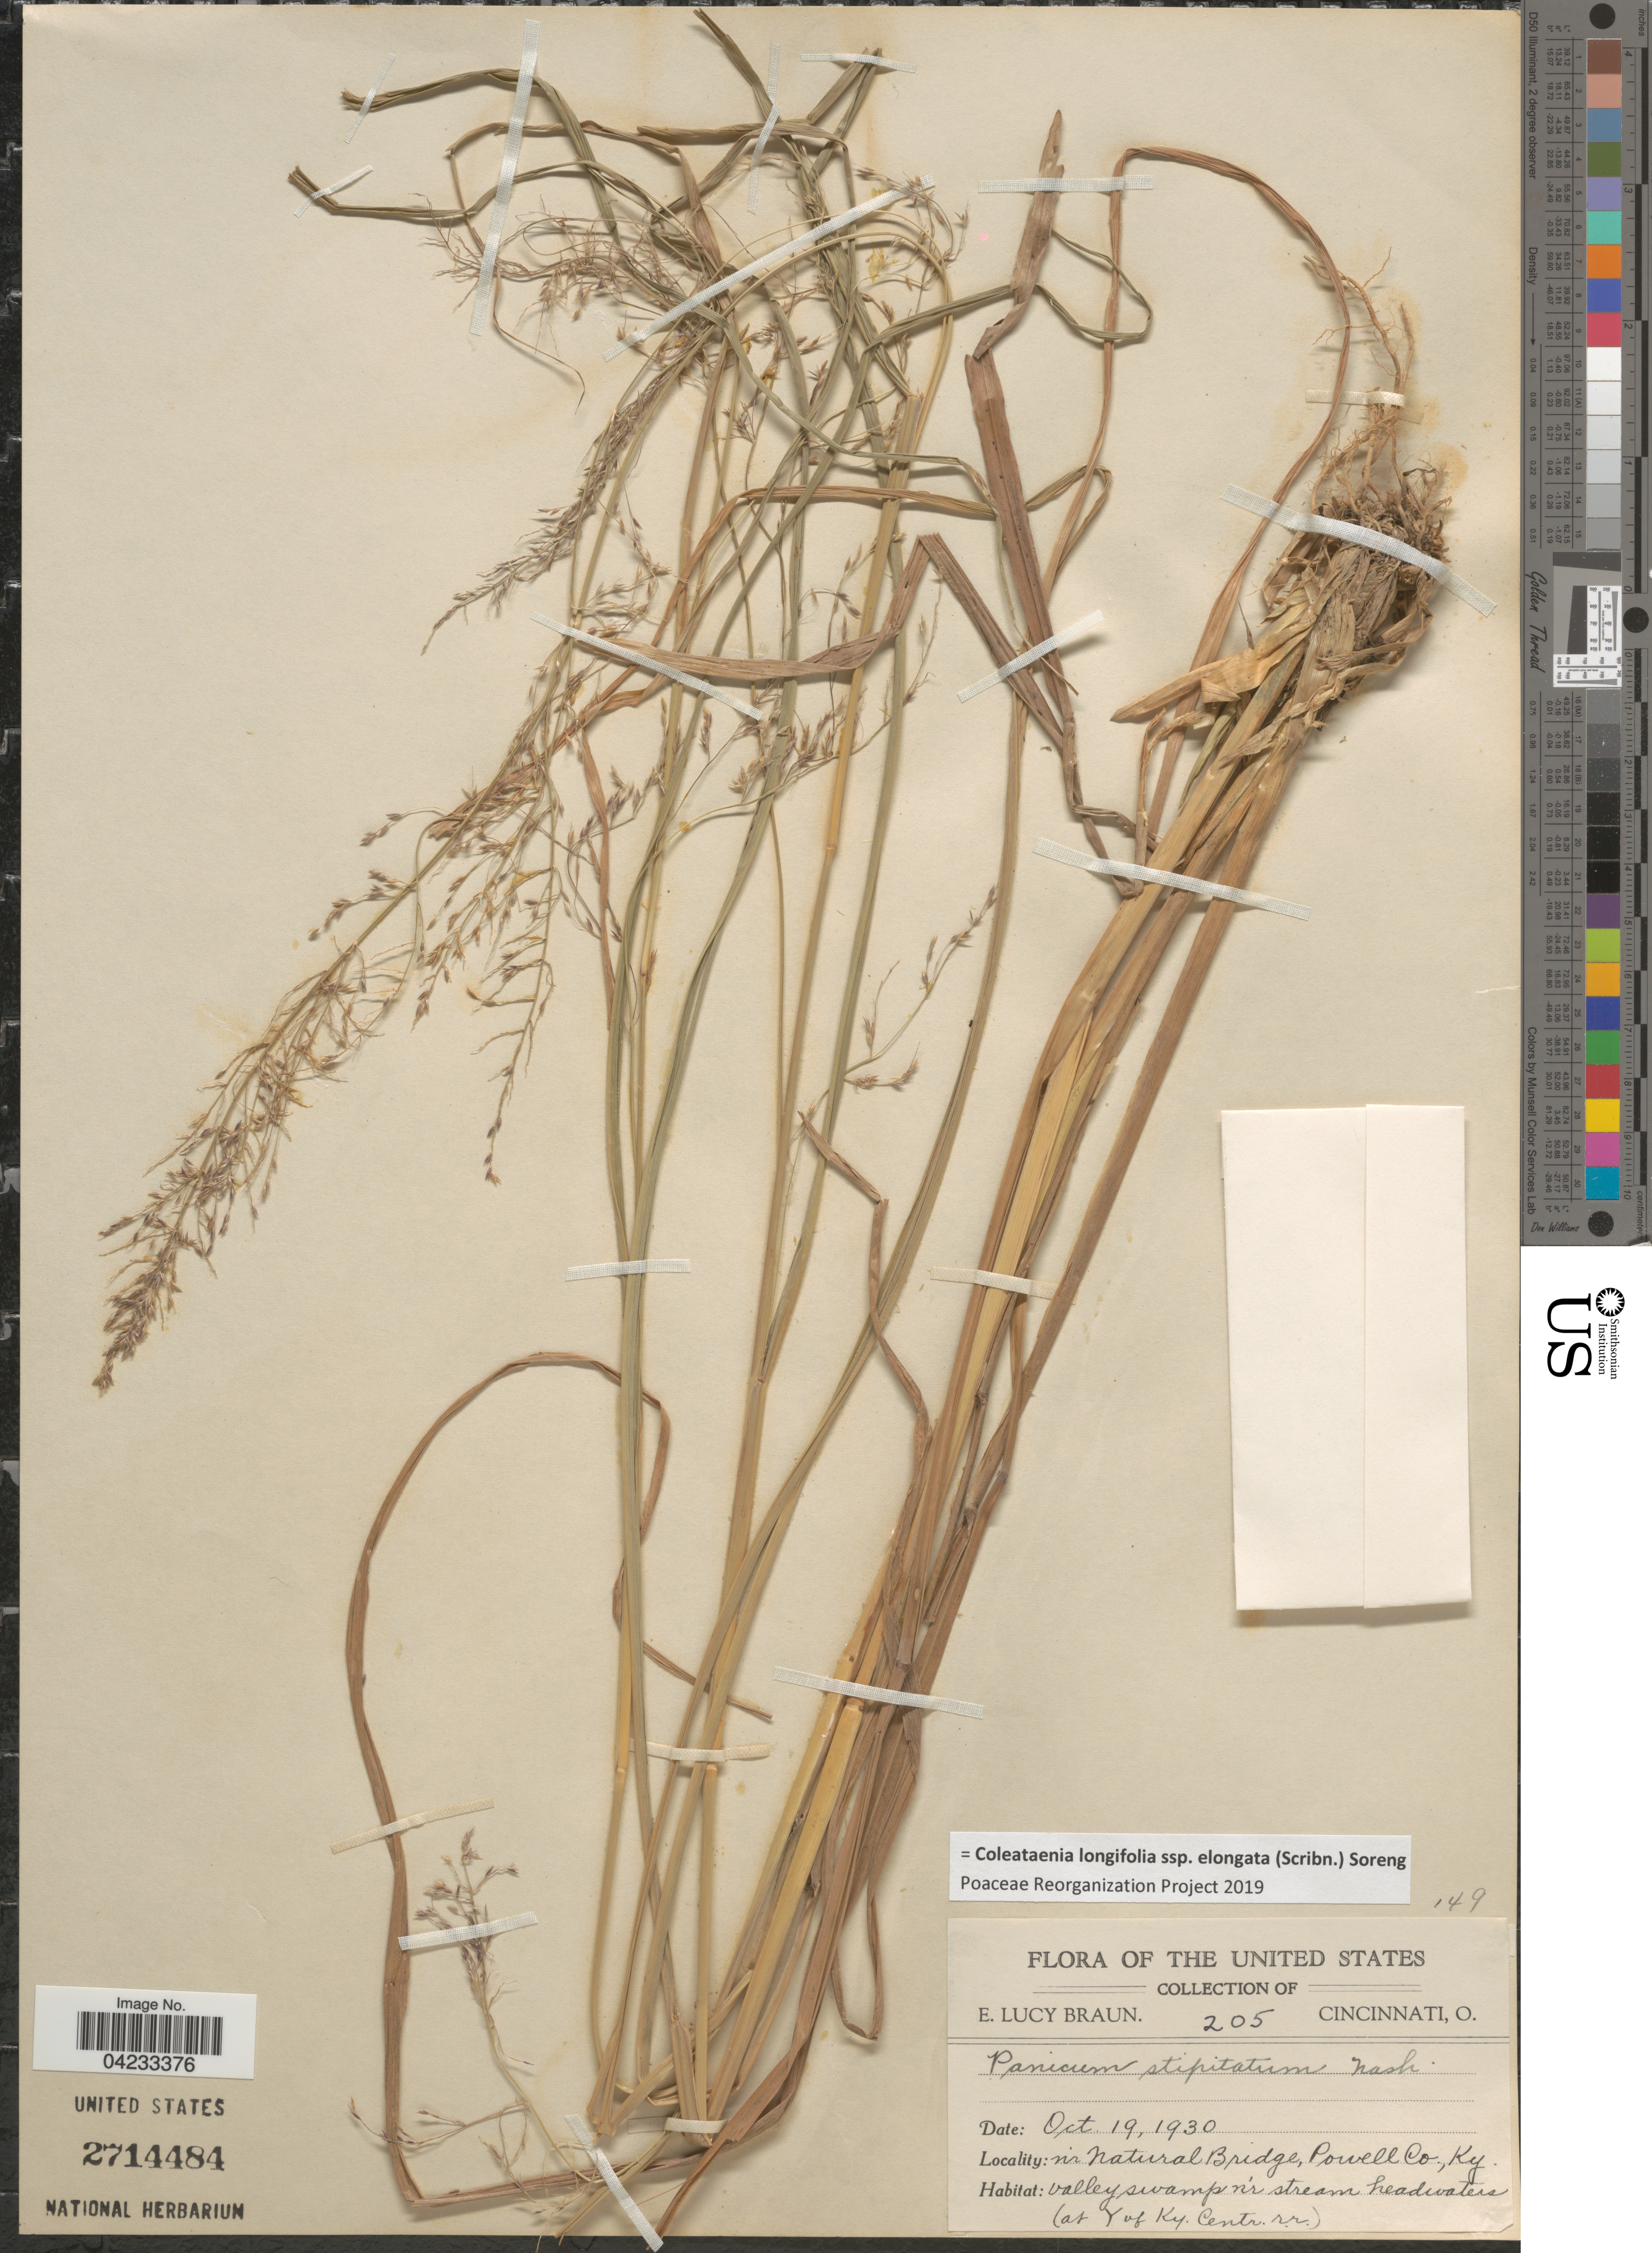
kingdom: Plantae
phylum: Tracheophyta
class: Liliopsida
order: Poales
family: Poaceae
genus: Coleataenia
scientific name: Coleataenia longifolia subsp. elongata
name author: (Scribn.) Soreng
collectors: E. L. Braun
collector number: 205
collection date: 1930-10-19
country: United States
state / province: Kentucky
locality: N'r Natural Bridge, Powell Co. Valley swamp n'r stream headwaters (at Y of Ky. Centr. rr).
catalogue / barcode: US 2714484